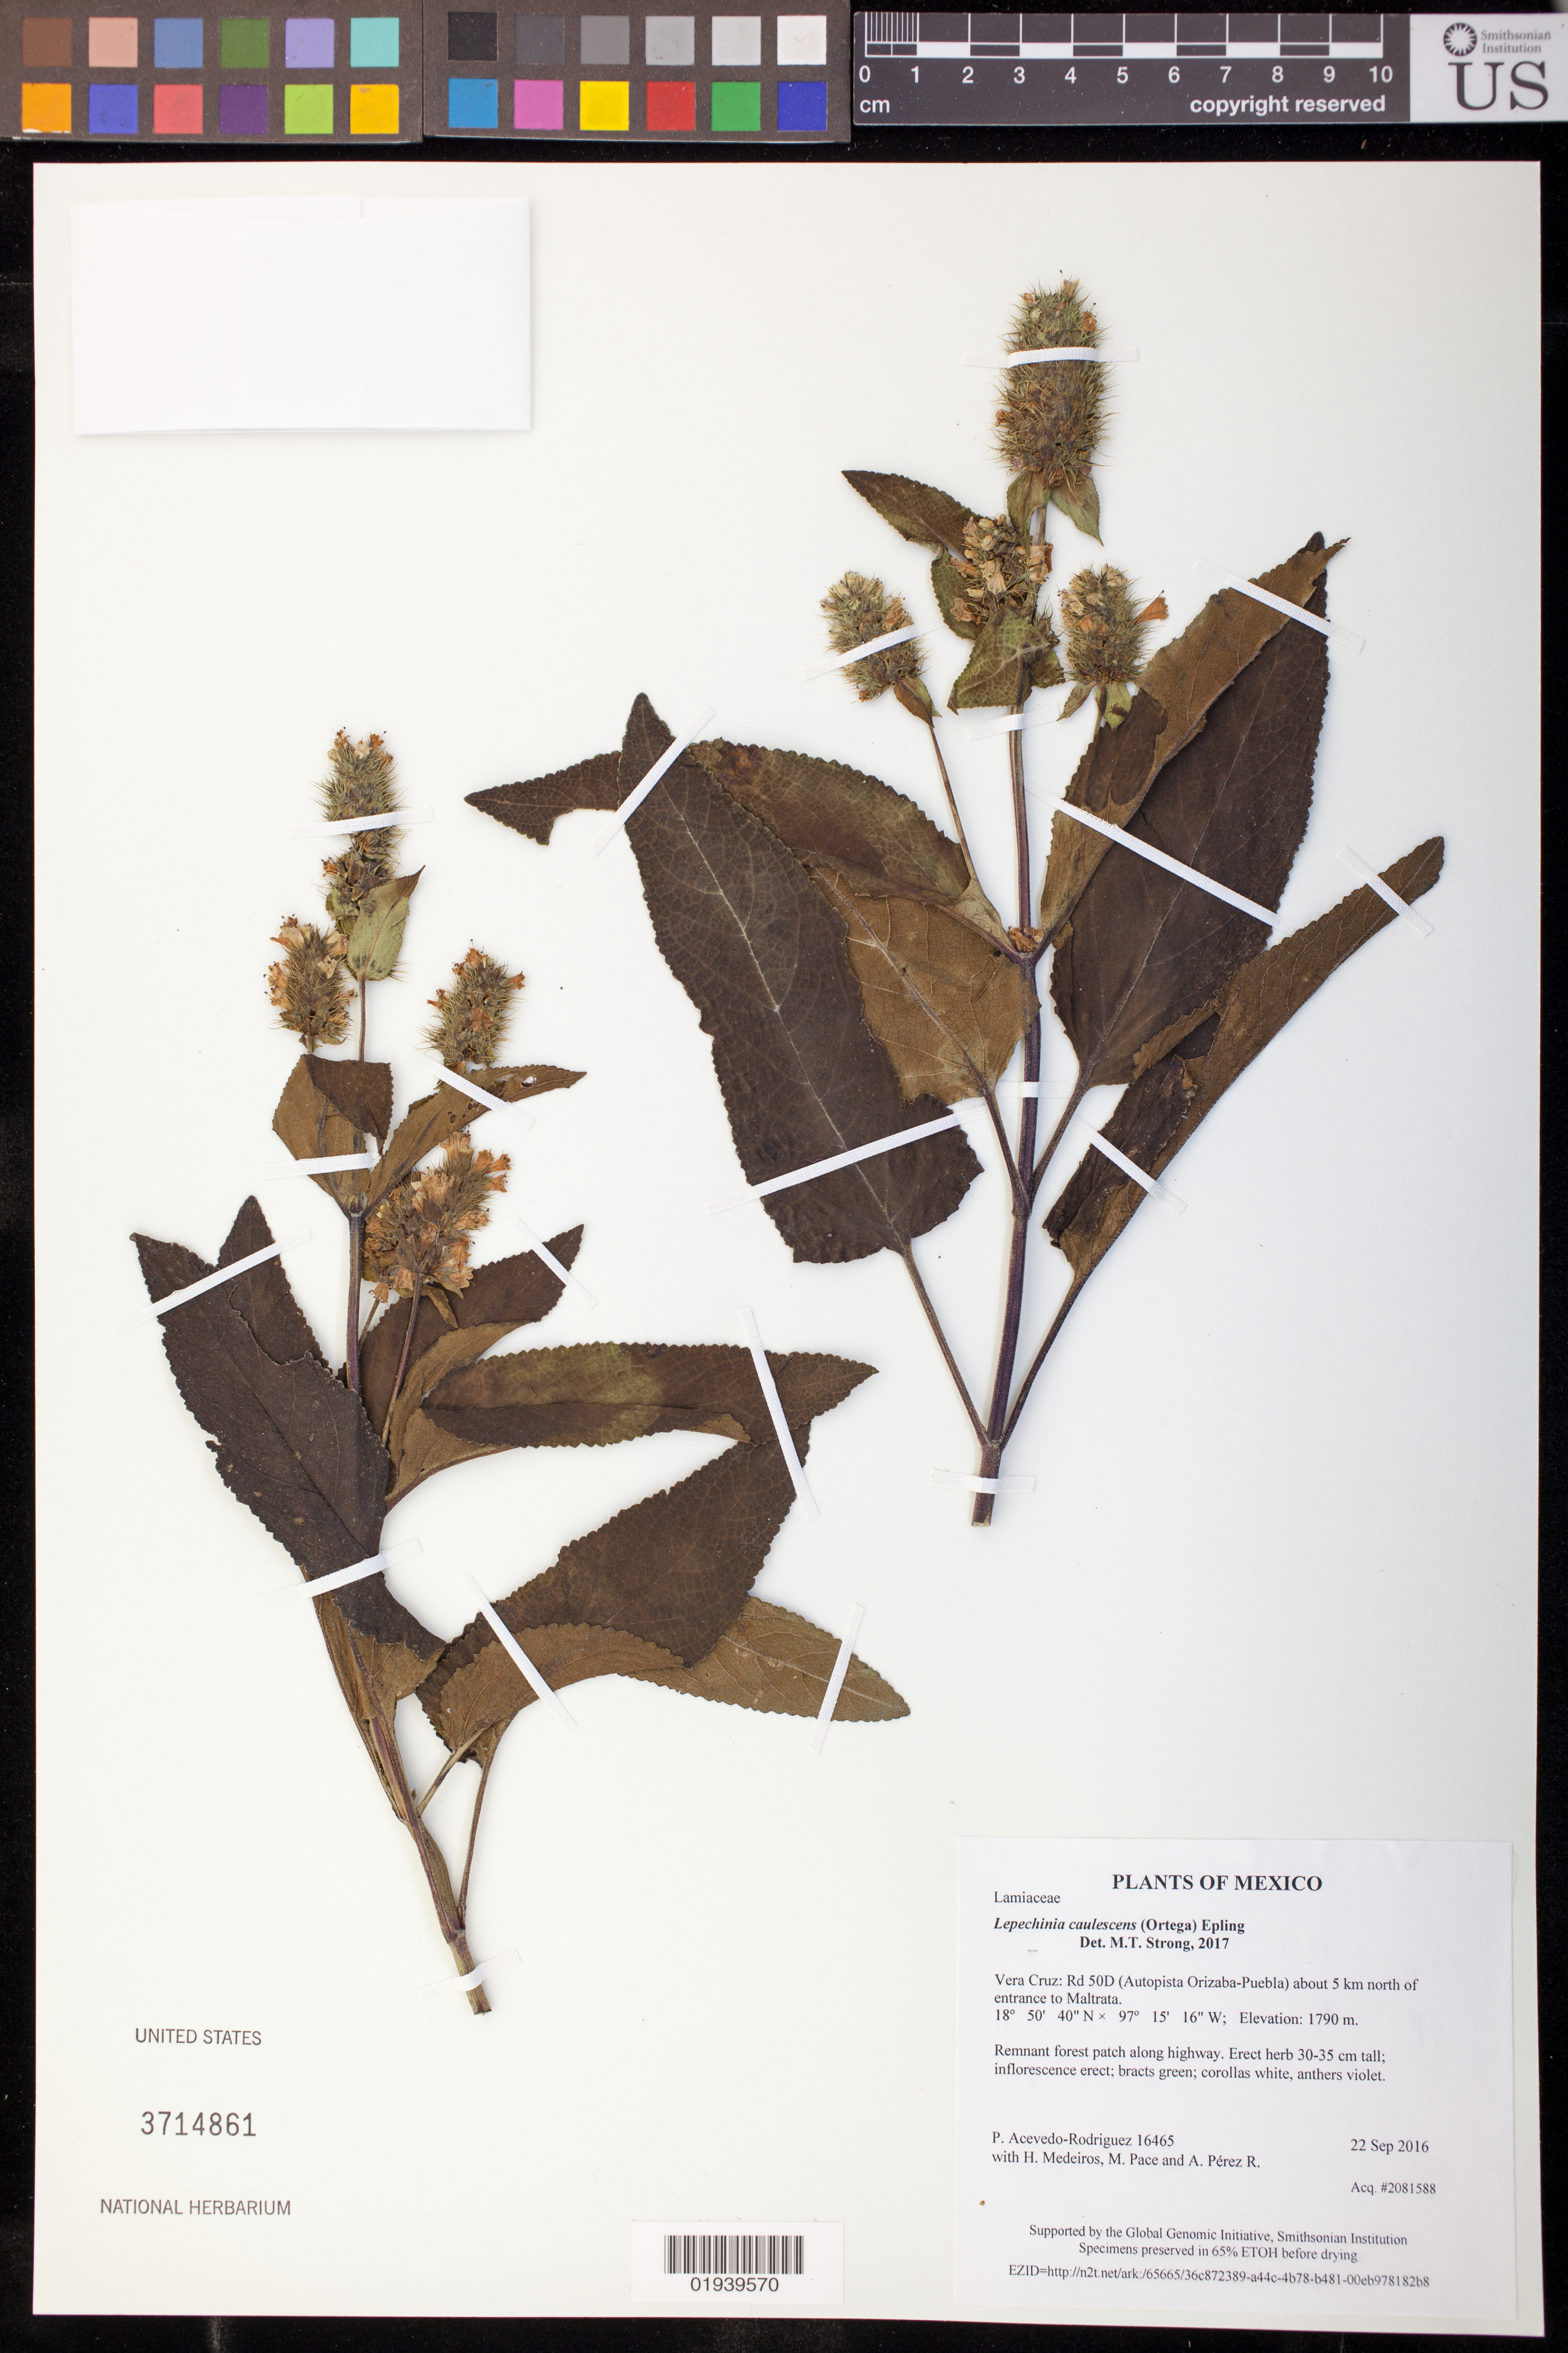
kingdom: Plantae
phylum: Tracheophyta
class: Magnoliopsida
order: Lamiales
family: Lamiaceae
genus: Lepechinia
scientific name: Lepechinia caulescens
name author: (Ortega) Epling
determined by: Strong, M. T., (US), Smithsonian Institution - National Museum of Natural History (UNITED STATES)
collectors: P. Acevedo-Rodr., H. Medeiros, M. R. Pace & A. Pérez R.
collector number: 16465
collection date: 2016-09-22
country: Mexico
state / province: Veracruz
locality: Rd 50D (Autopista Orizaba-PPuebla) about 5 km north of entrance to Maltrata.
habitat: Remnant forest patch along highway.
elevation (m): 1790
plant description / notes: US, NY, K, MO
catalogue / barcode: US 3714861